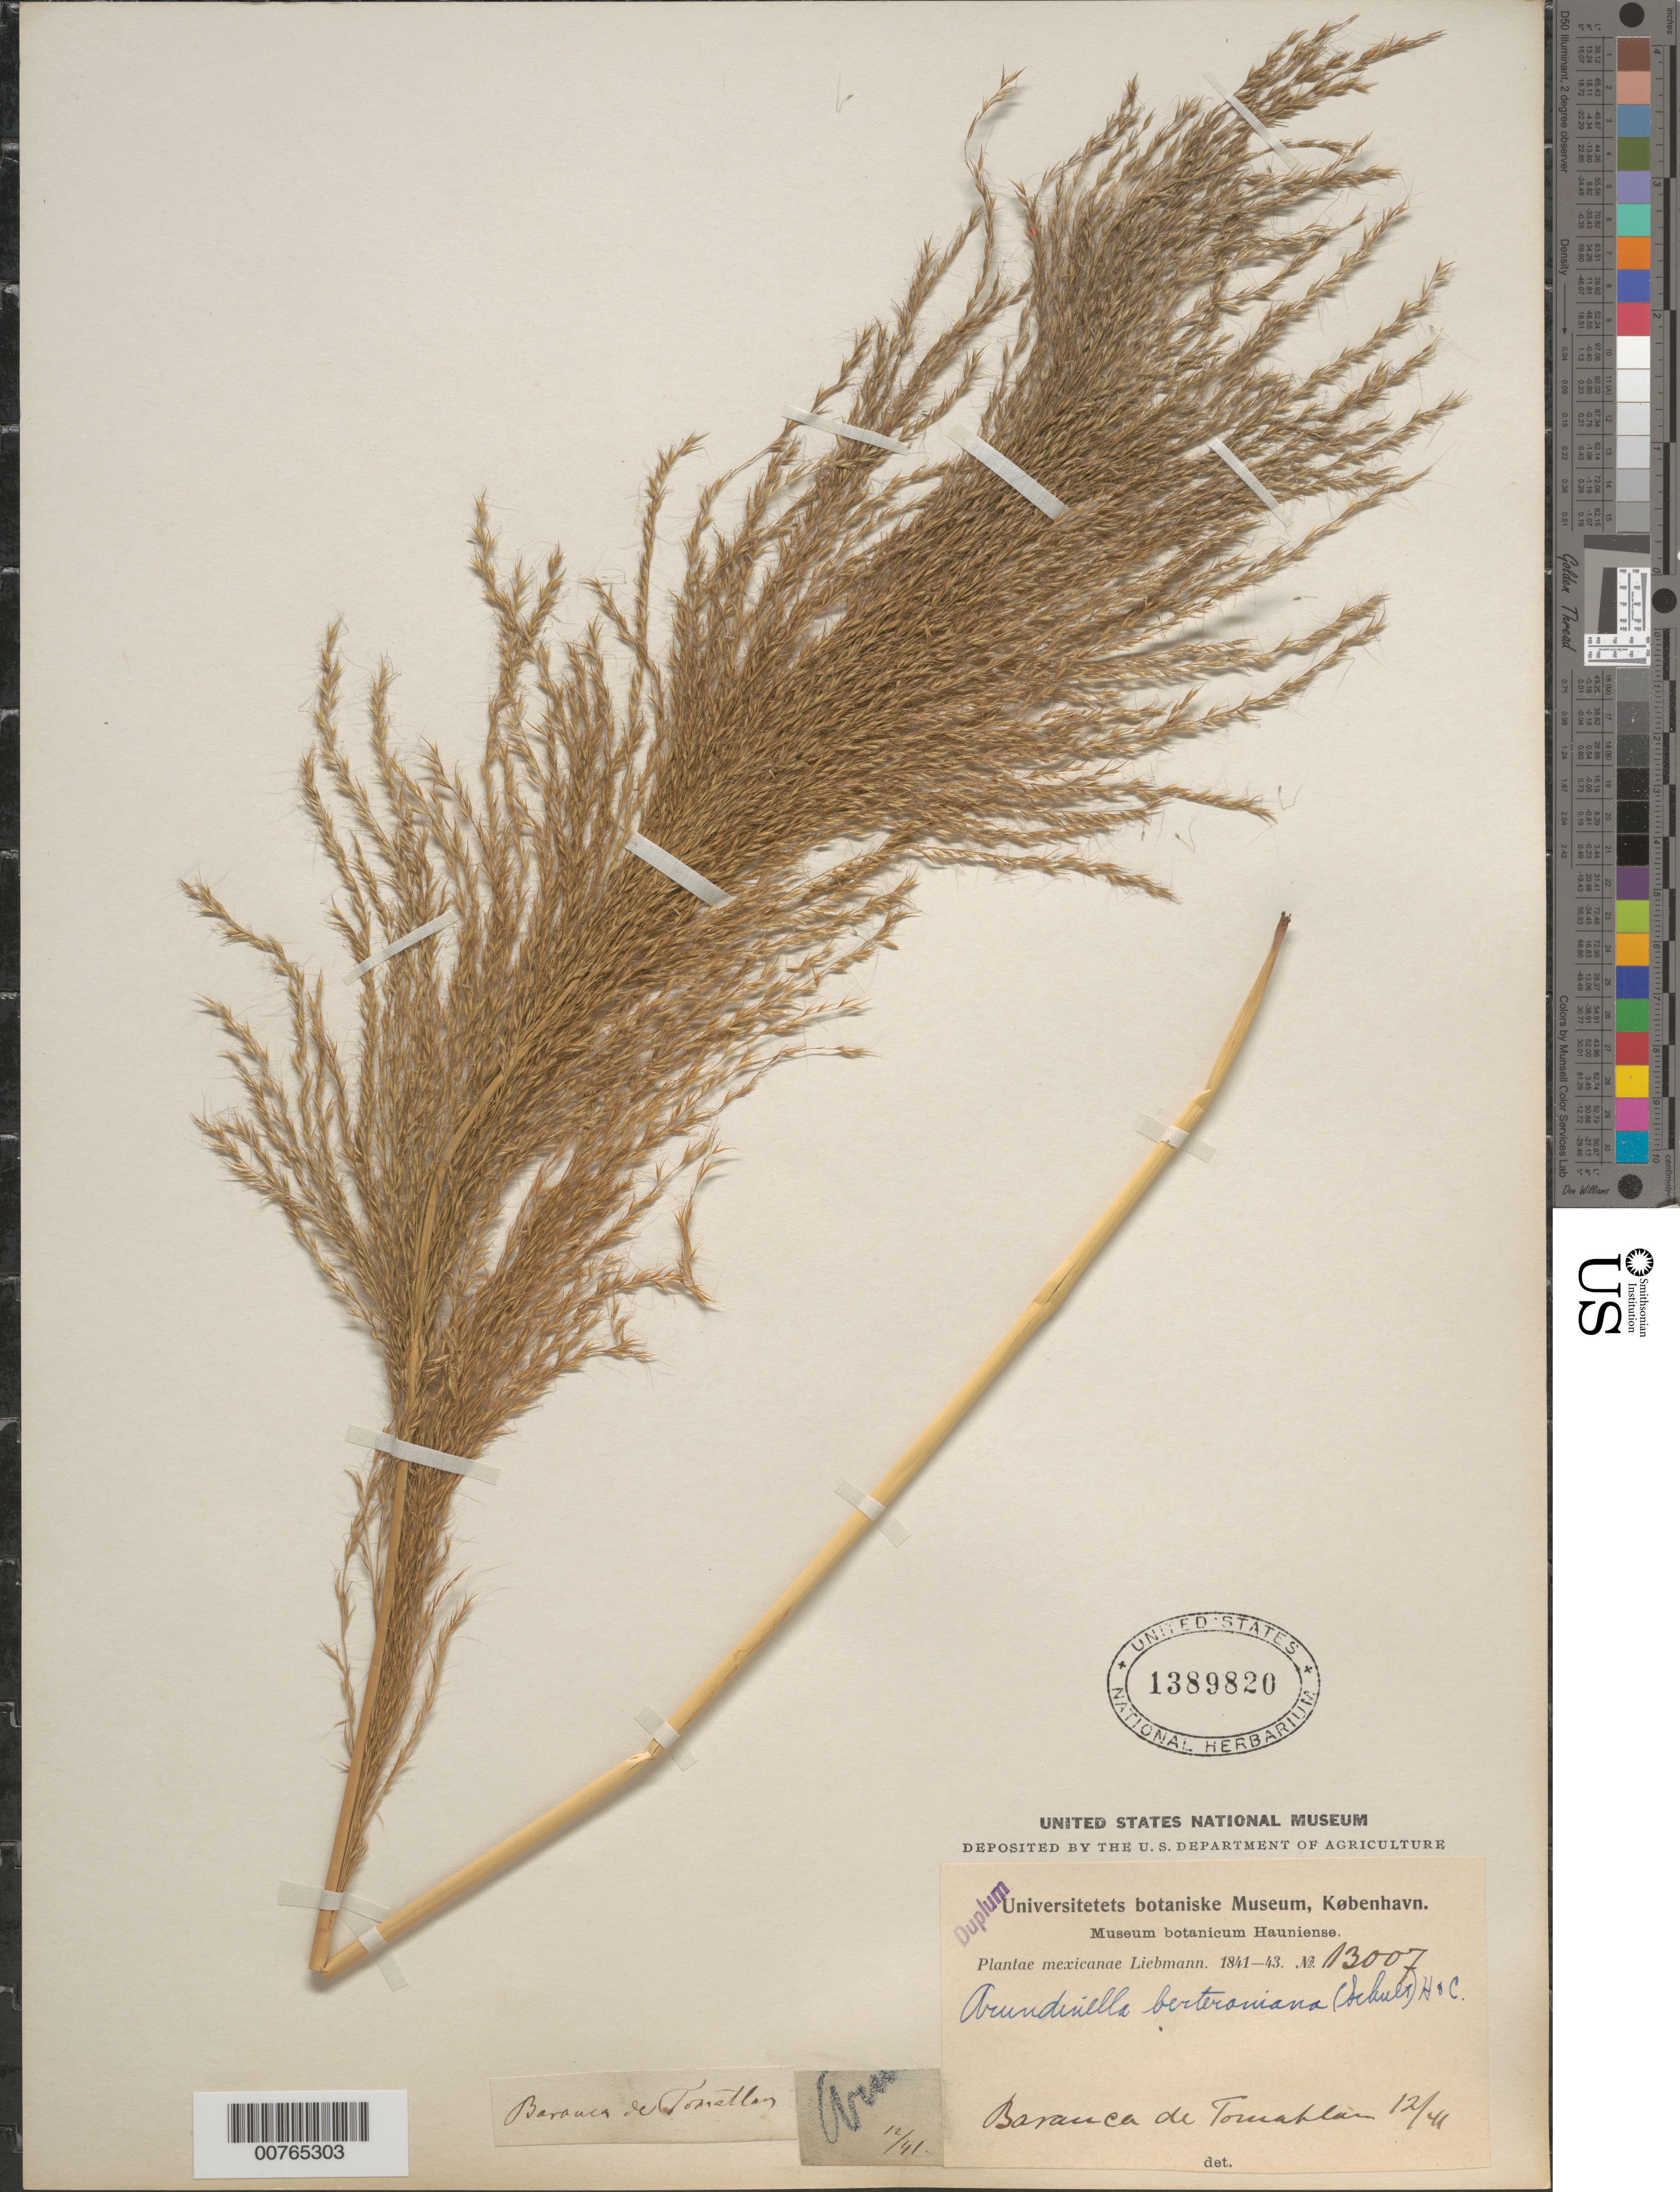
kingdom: Plantae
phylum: Tracheophyta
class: Liliopsida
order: Poales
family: Poaceae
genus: Arundinella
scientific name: Arundinella berteroniana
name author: (Schult.) Hitchc. & Chase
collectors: -. Lieberman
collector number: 13007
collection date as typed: Dec 1841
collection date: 1841-12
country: Mexico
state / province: Puebla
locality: Tehiuacan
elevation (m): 1220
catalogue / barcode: US 1389820